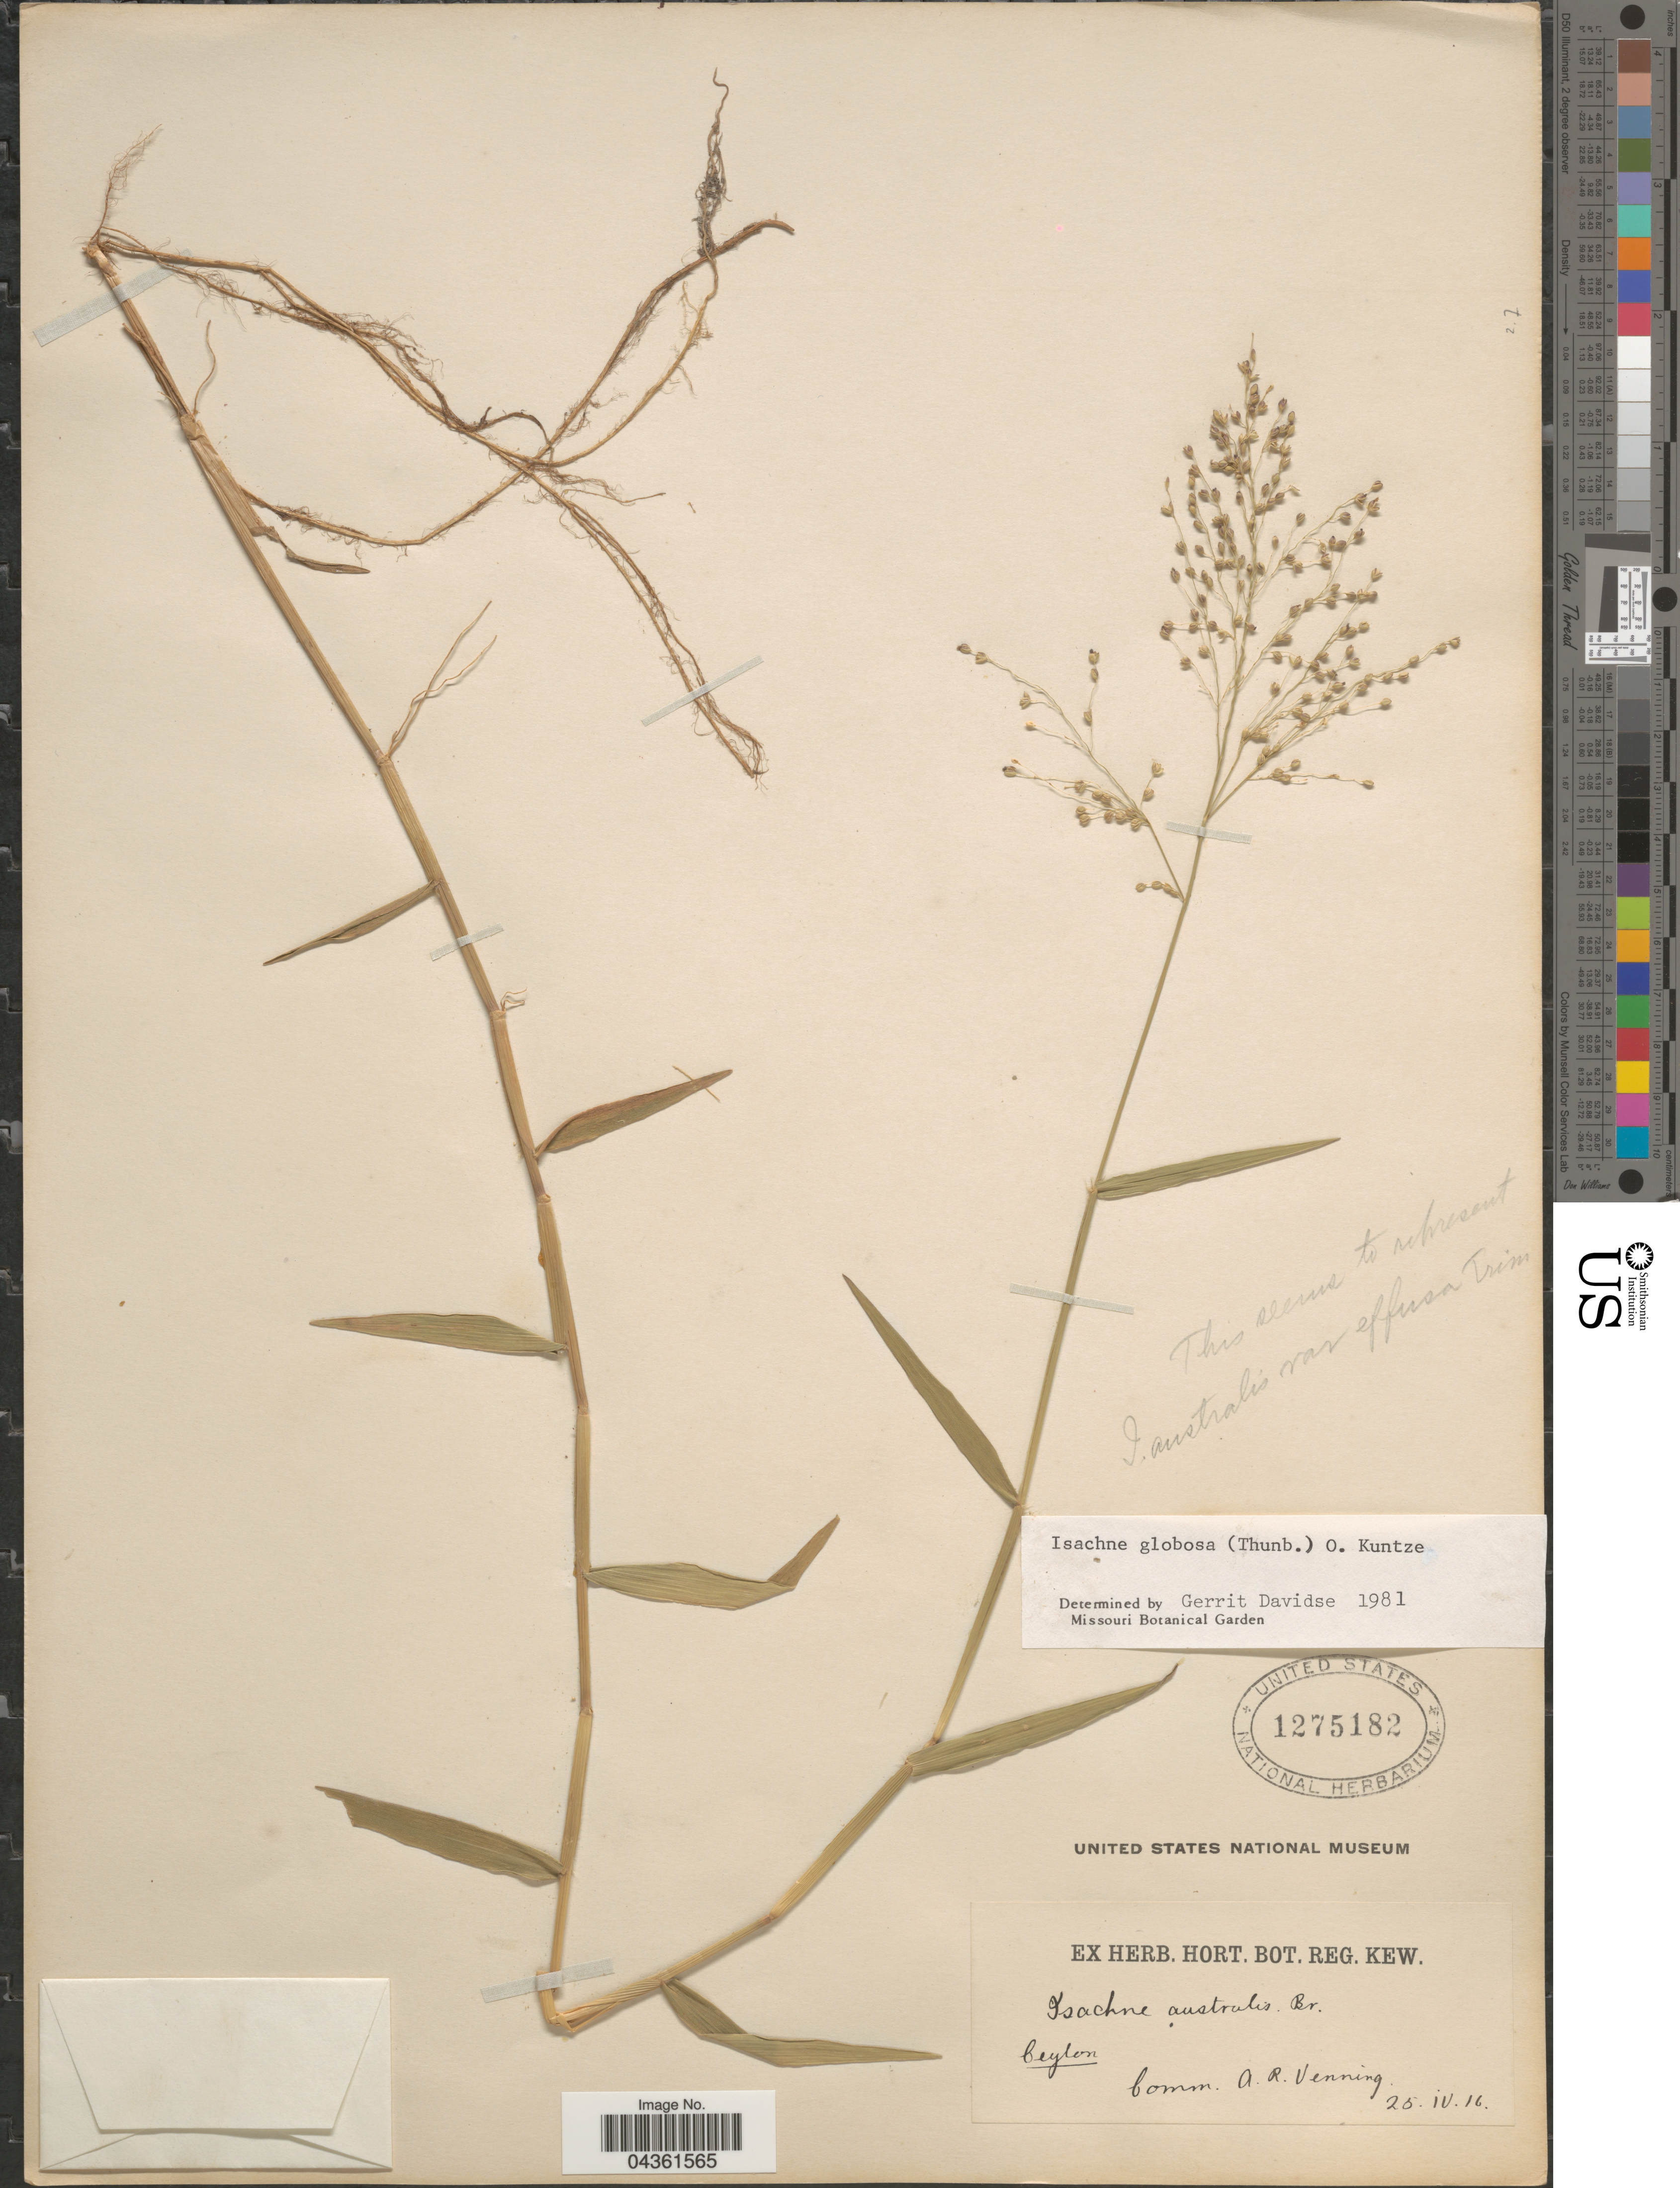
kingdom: Plantae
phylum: Tracheophyta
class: Liliopsida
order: Poales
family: Poaceae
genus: Isachne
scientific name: Isachne globosa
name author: (Thunb.) Kuntze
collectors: Ex herb. Hort. Bot. Reg. Kew.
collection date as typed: Transcribed d/m/y: 25/4/16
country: Sri Lanka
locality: Ceylon.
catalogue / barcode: US 1275182